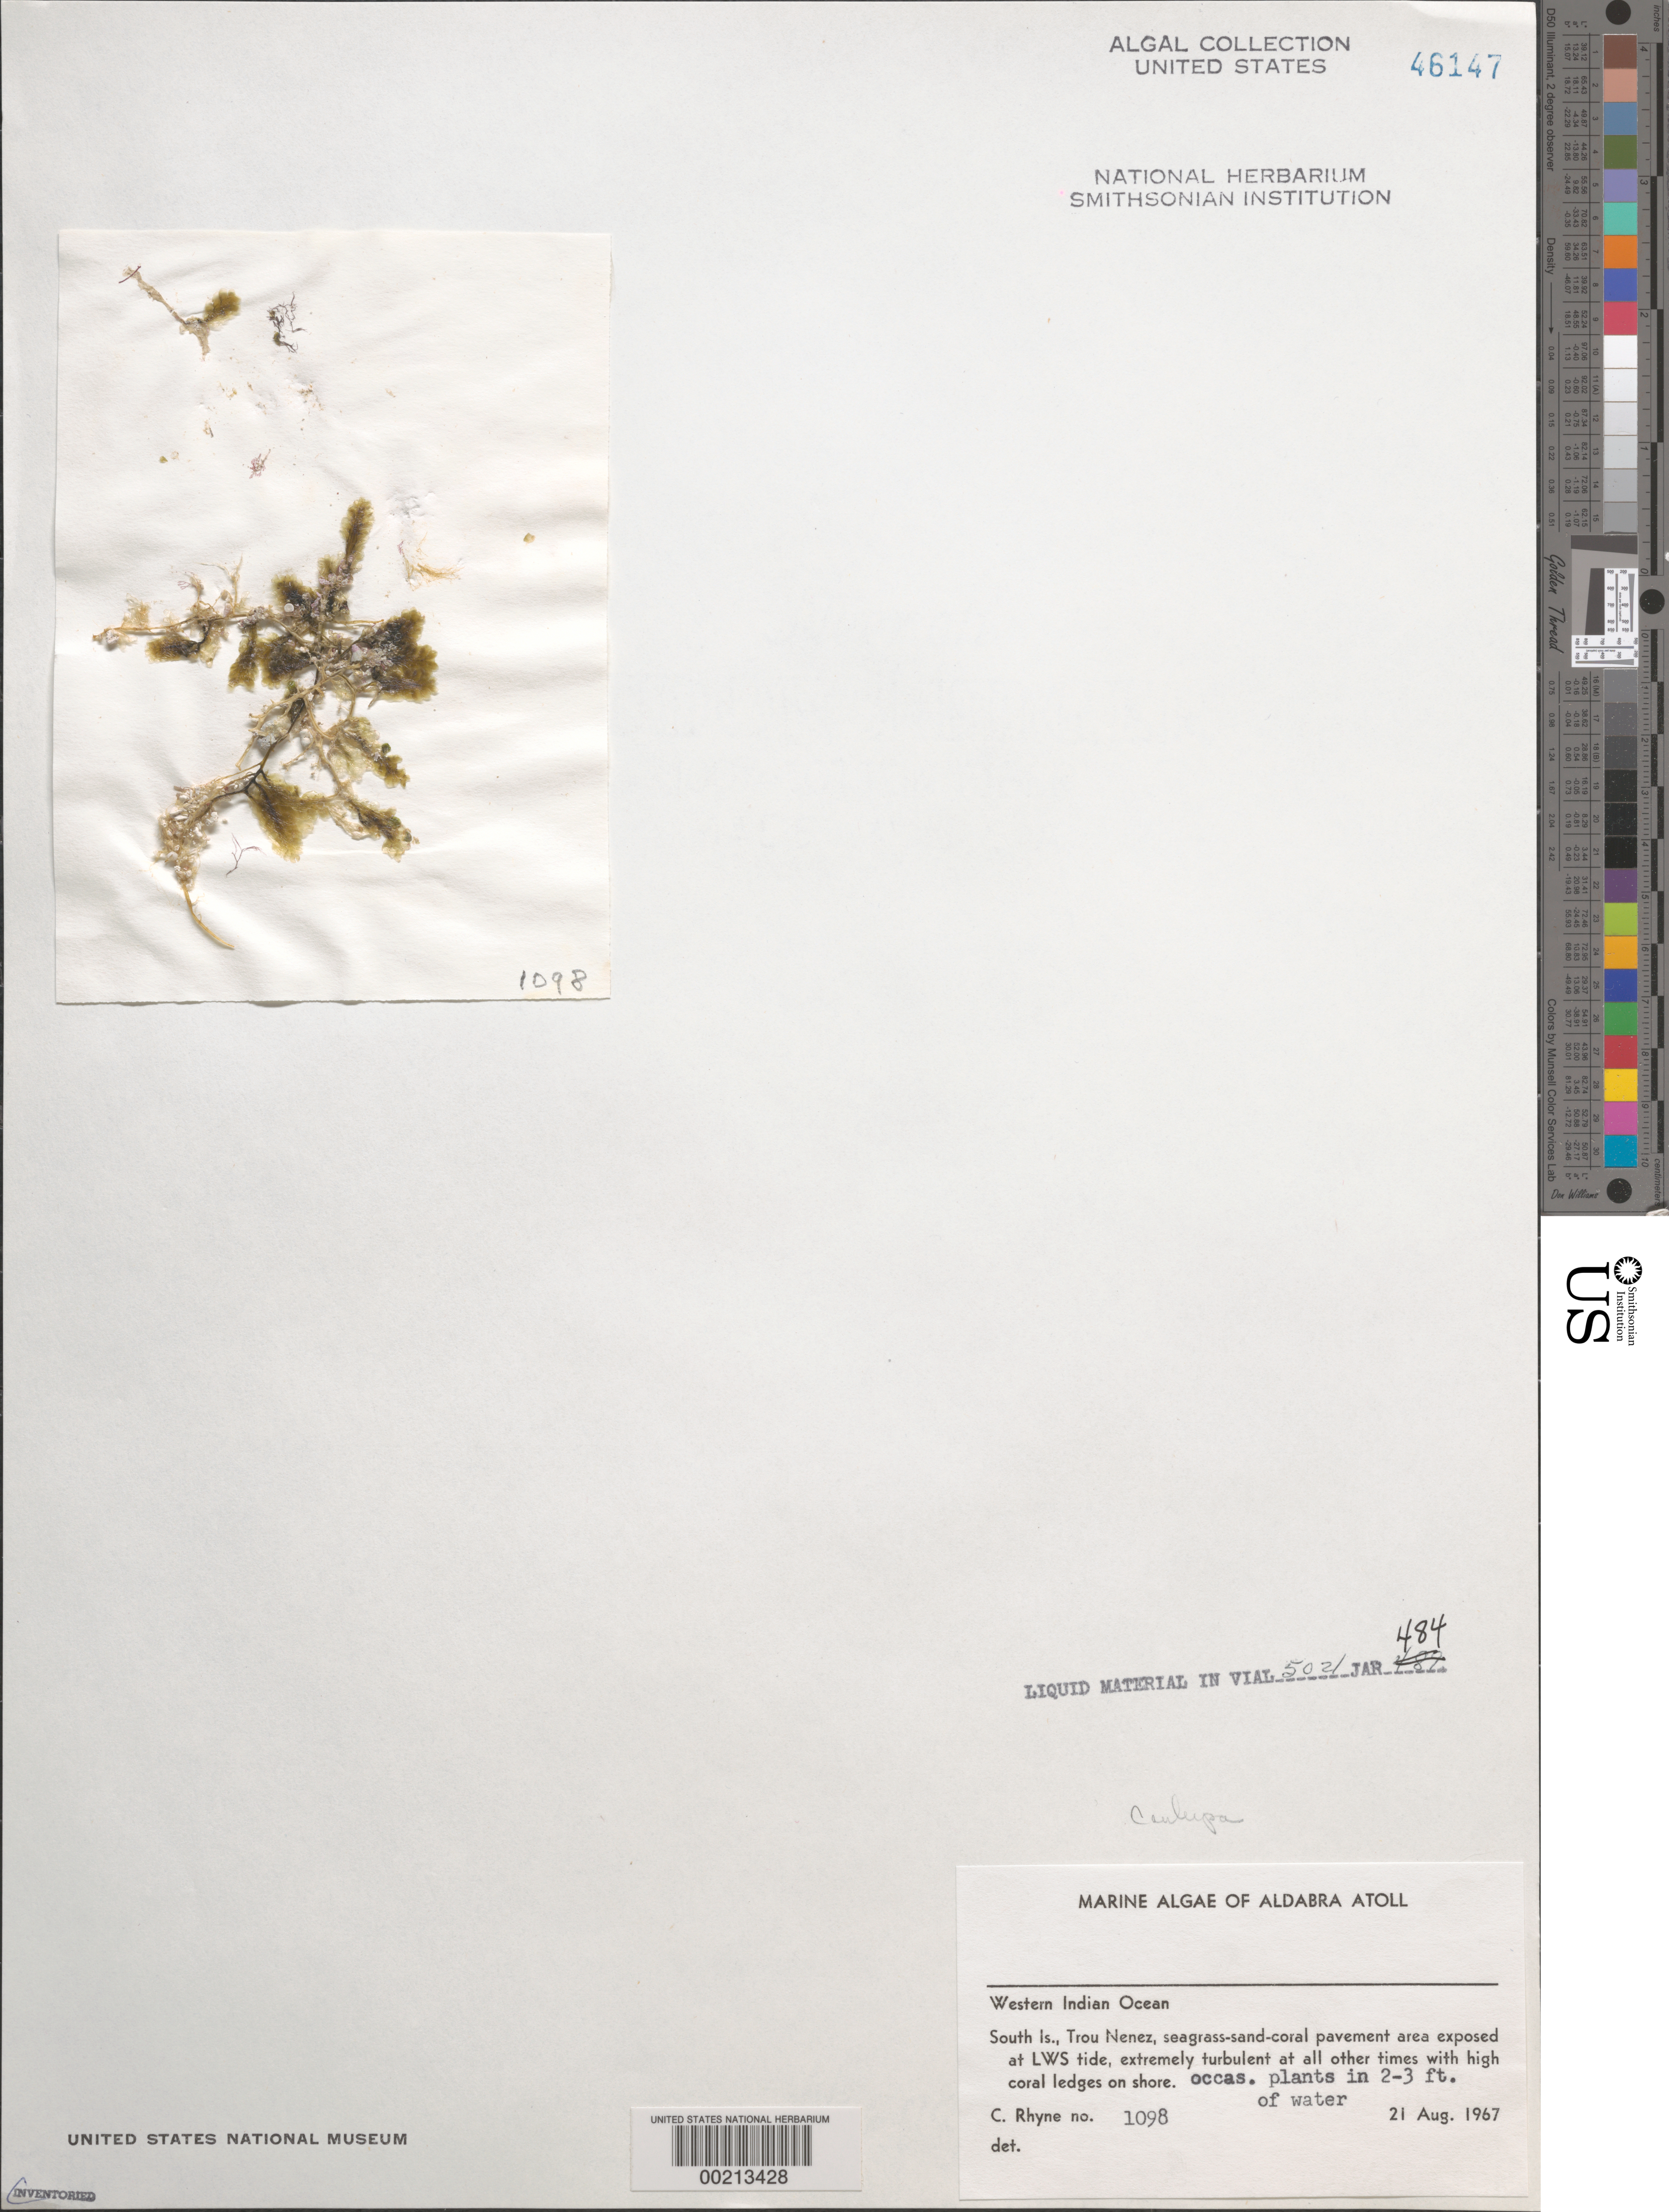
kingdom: Plantae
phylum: Chlorophyta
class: Ulvophyceae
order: Bryopsidales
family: Caulerpaceae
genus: Caulerpa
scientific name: Caulerpa sp.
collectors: C. Rhyne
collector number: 1098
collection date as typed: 21 Aug 1967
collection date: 1967-08-21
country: Seychelles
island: Aldabra Atoll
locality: Trou Nenez, South Islet.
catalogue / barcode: US 46147